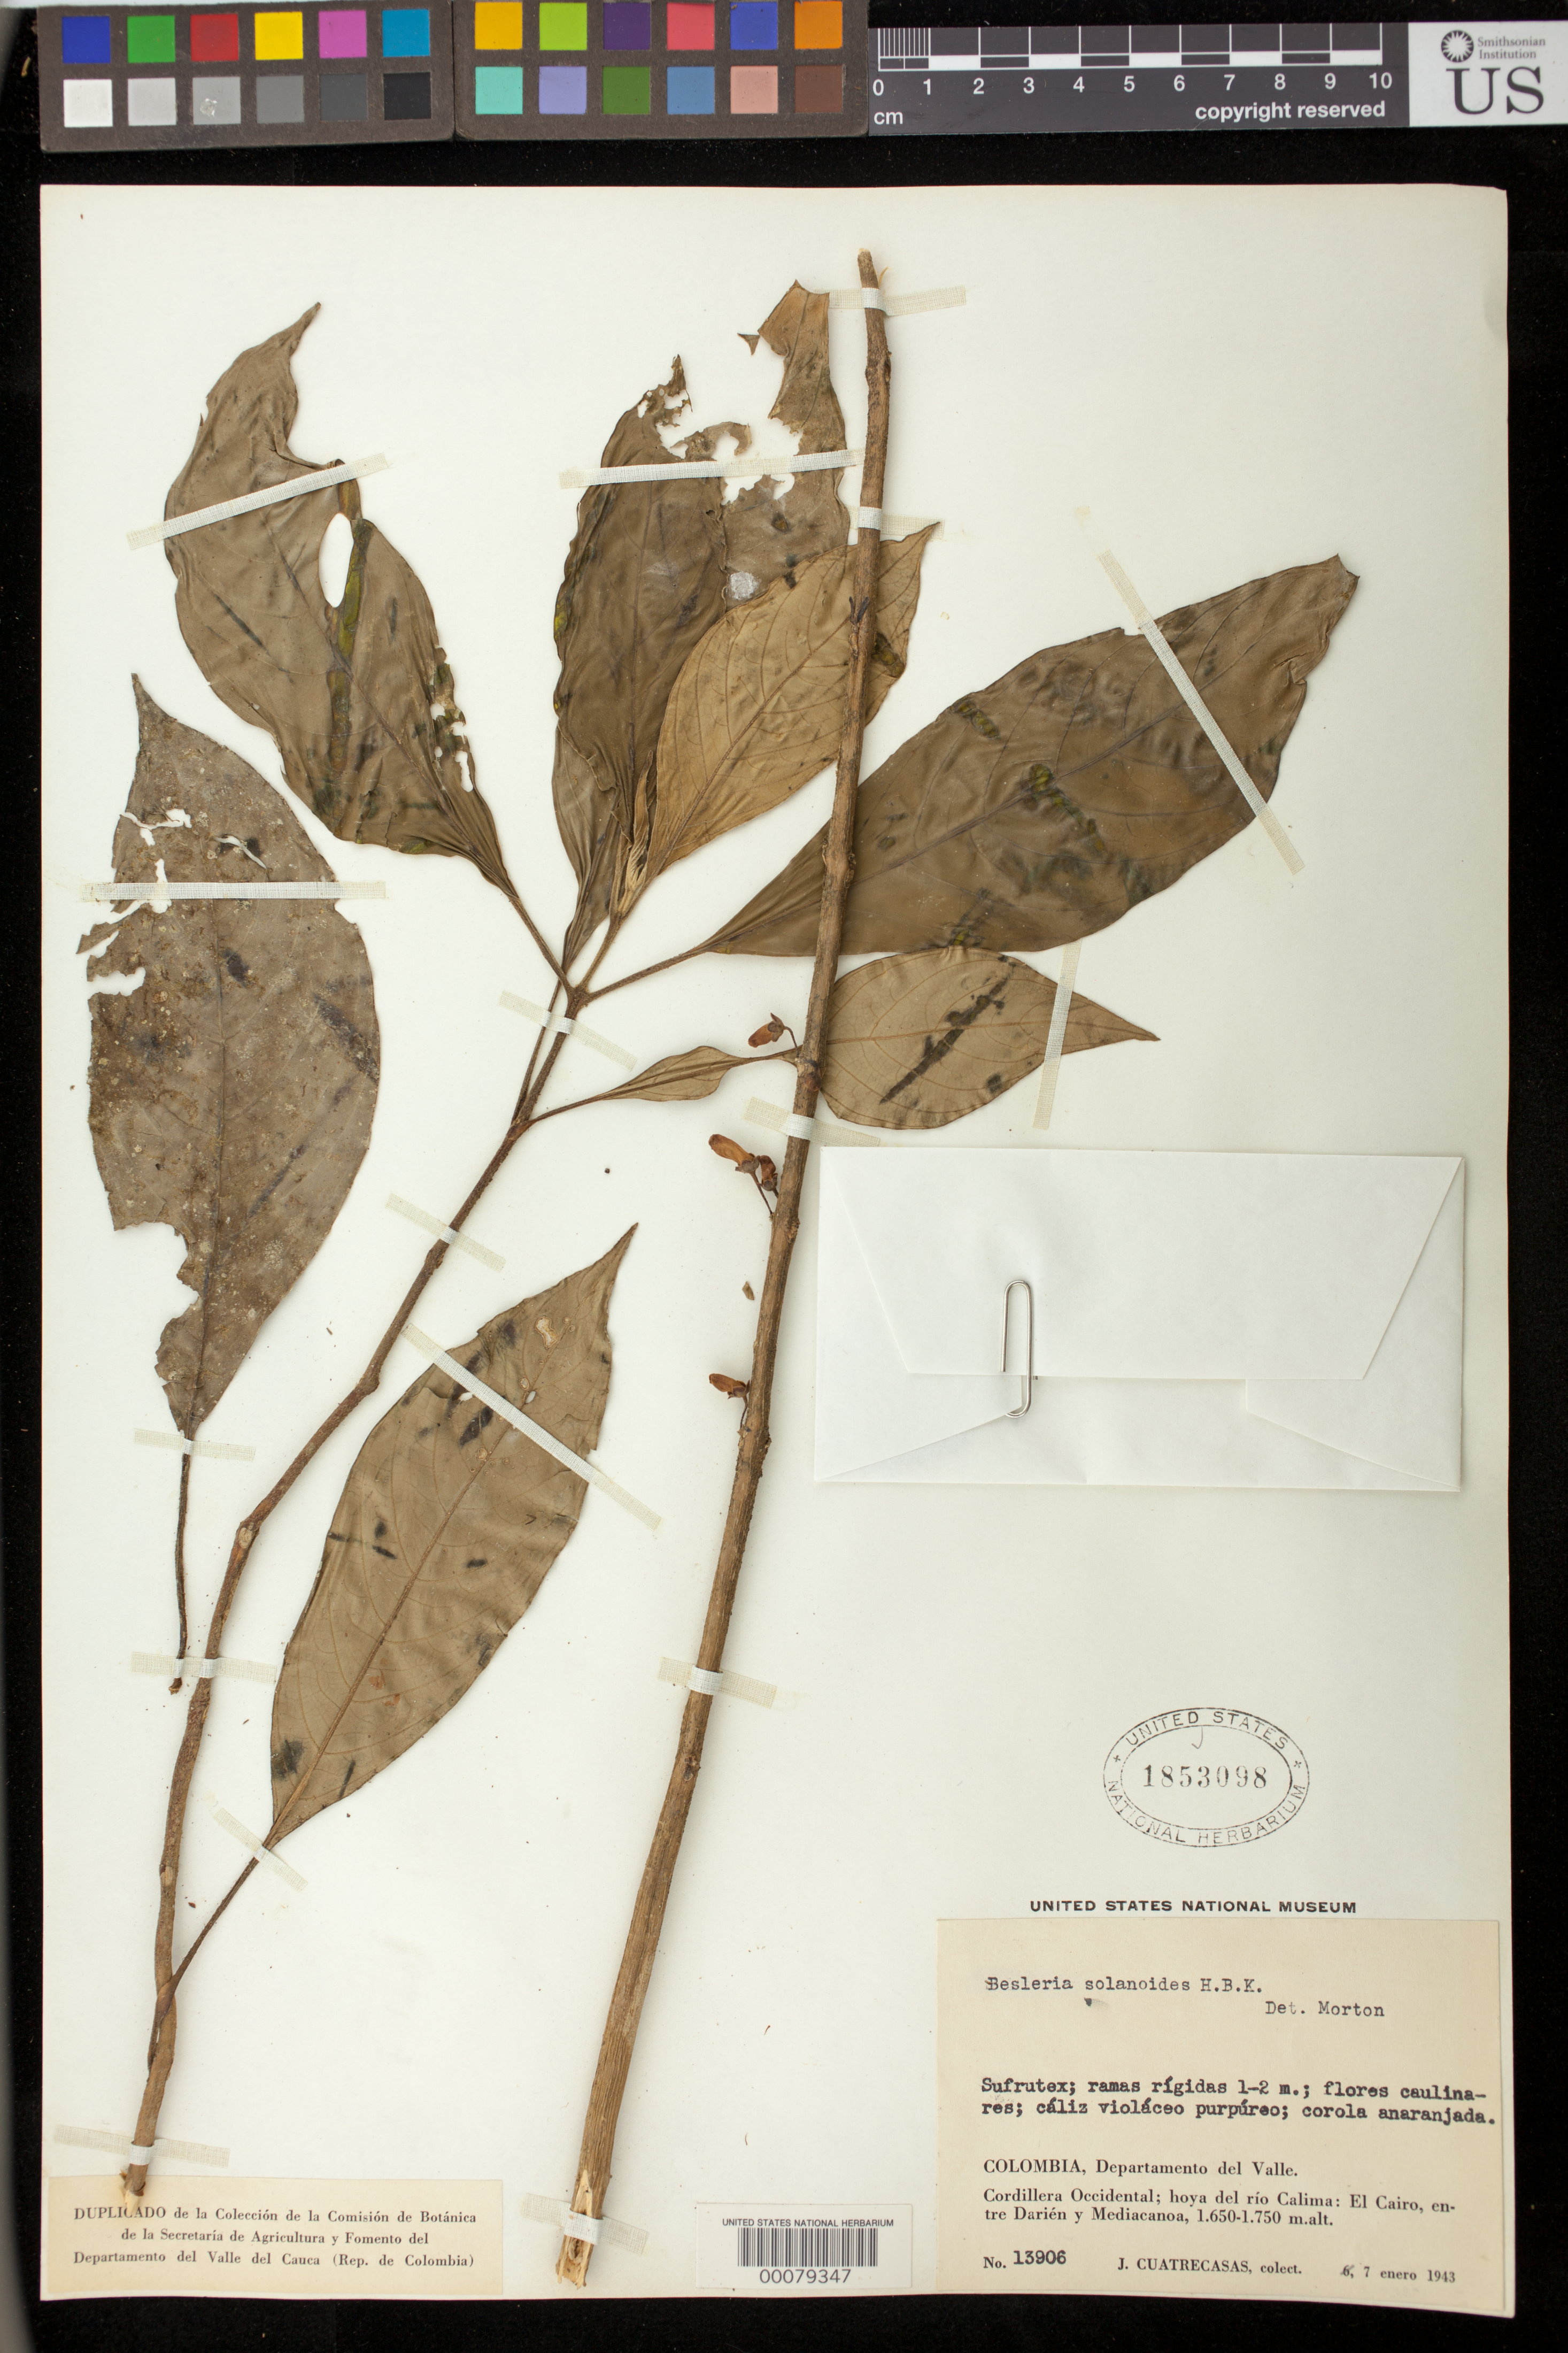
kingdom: Plantae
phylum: Tracheophyta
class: Magnoliopsida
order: Lamiales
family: Gesneriaceae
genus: Besleria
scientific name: Besleria solanoides var. solanoides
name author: Kunth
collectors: J. Cuatrecasas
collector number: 13906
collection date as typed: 07 Jan 1943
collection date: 1943-01-07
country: Colombia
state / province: Valle del Cauca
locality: Cordillera Occidental, valley of Rio Calima, El Cairo, between Darien and Mediacanoa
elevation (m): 1650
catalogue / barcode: US 1853098